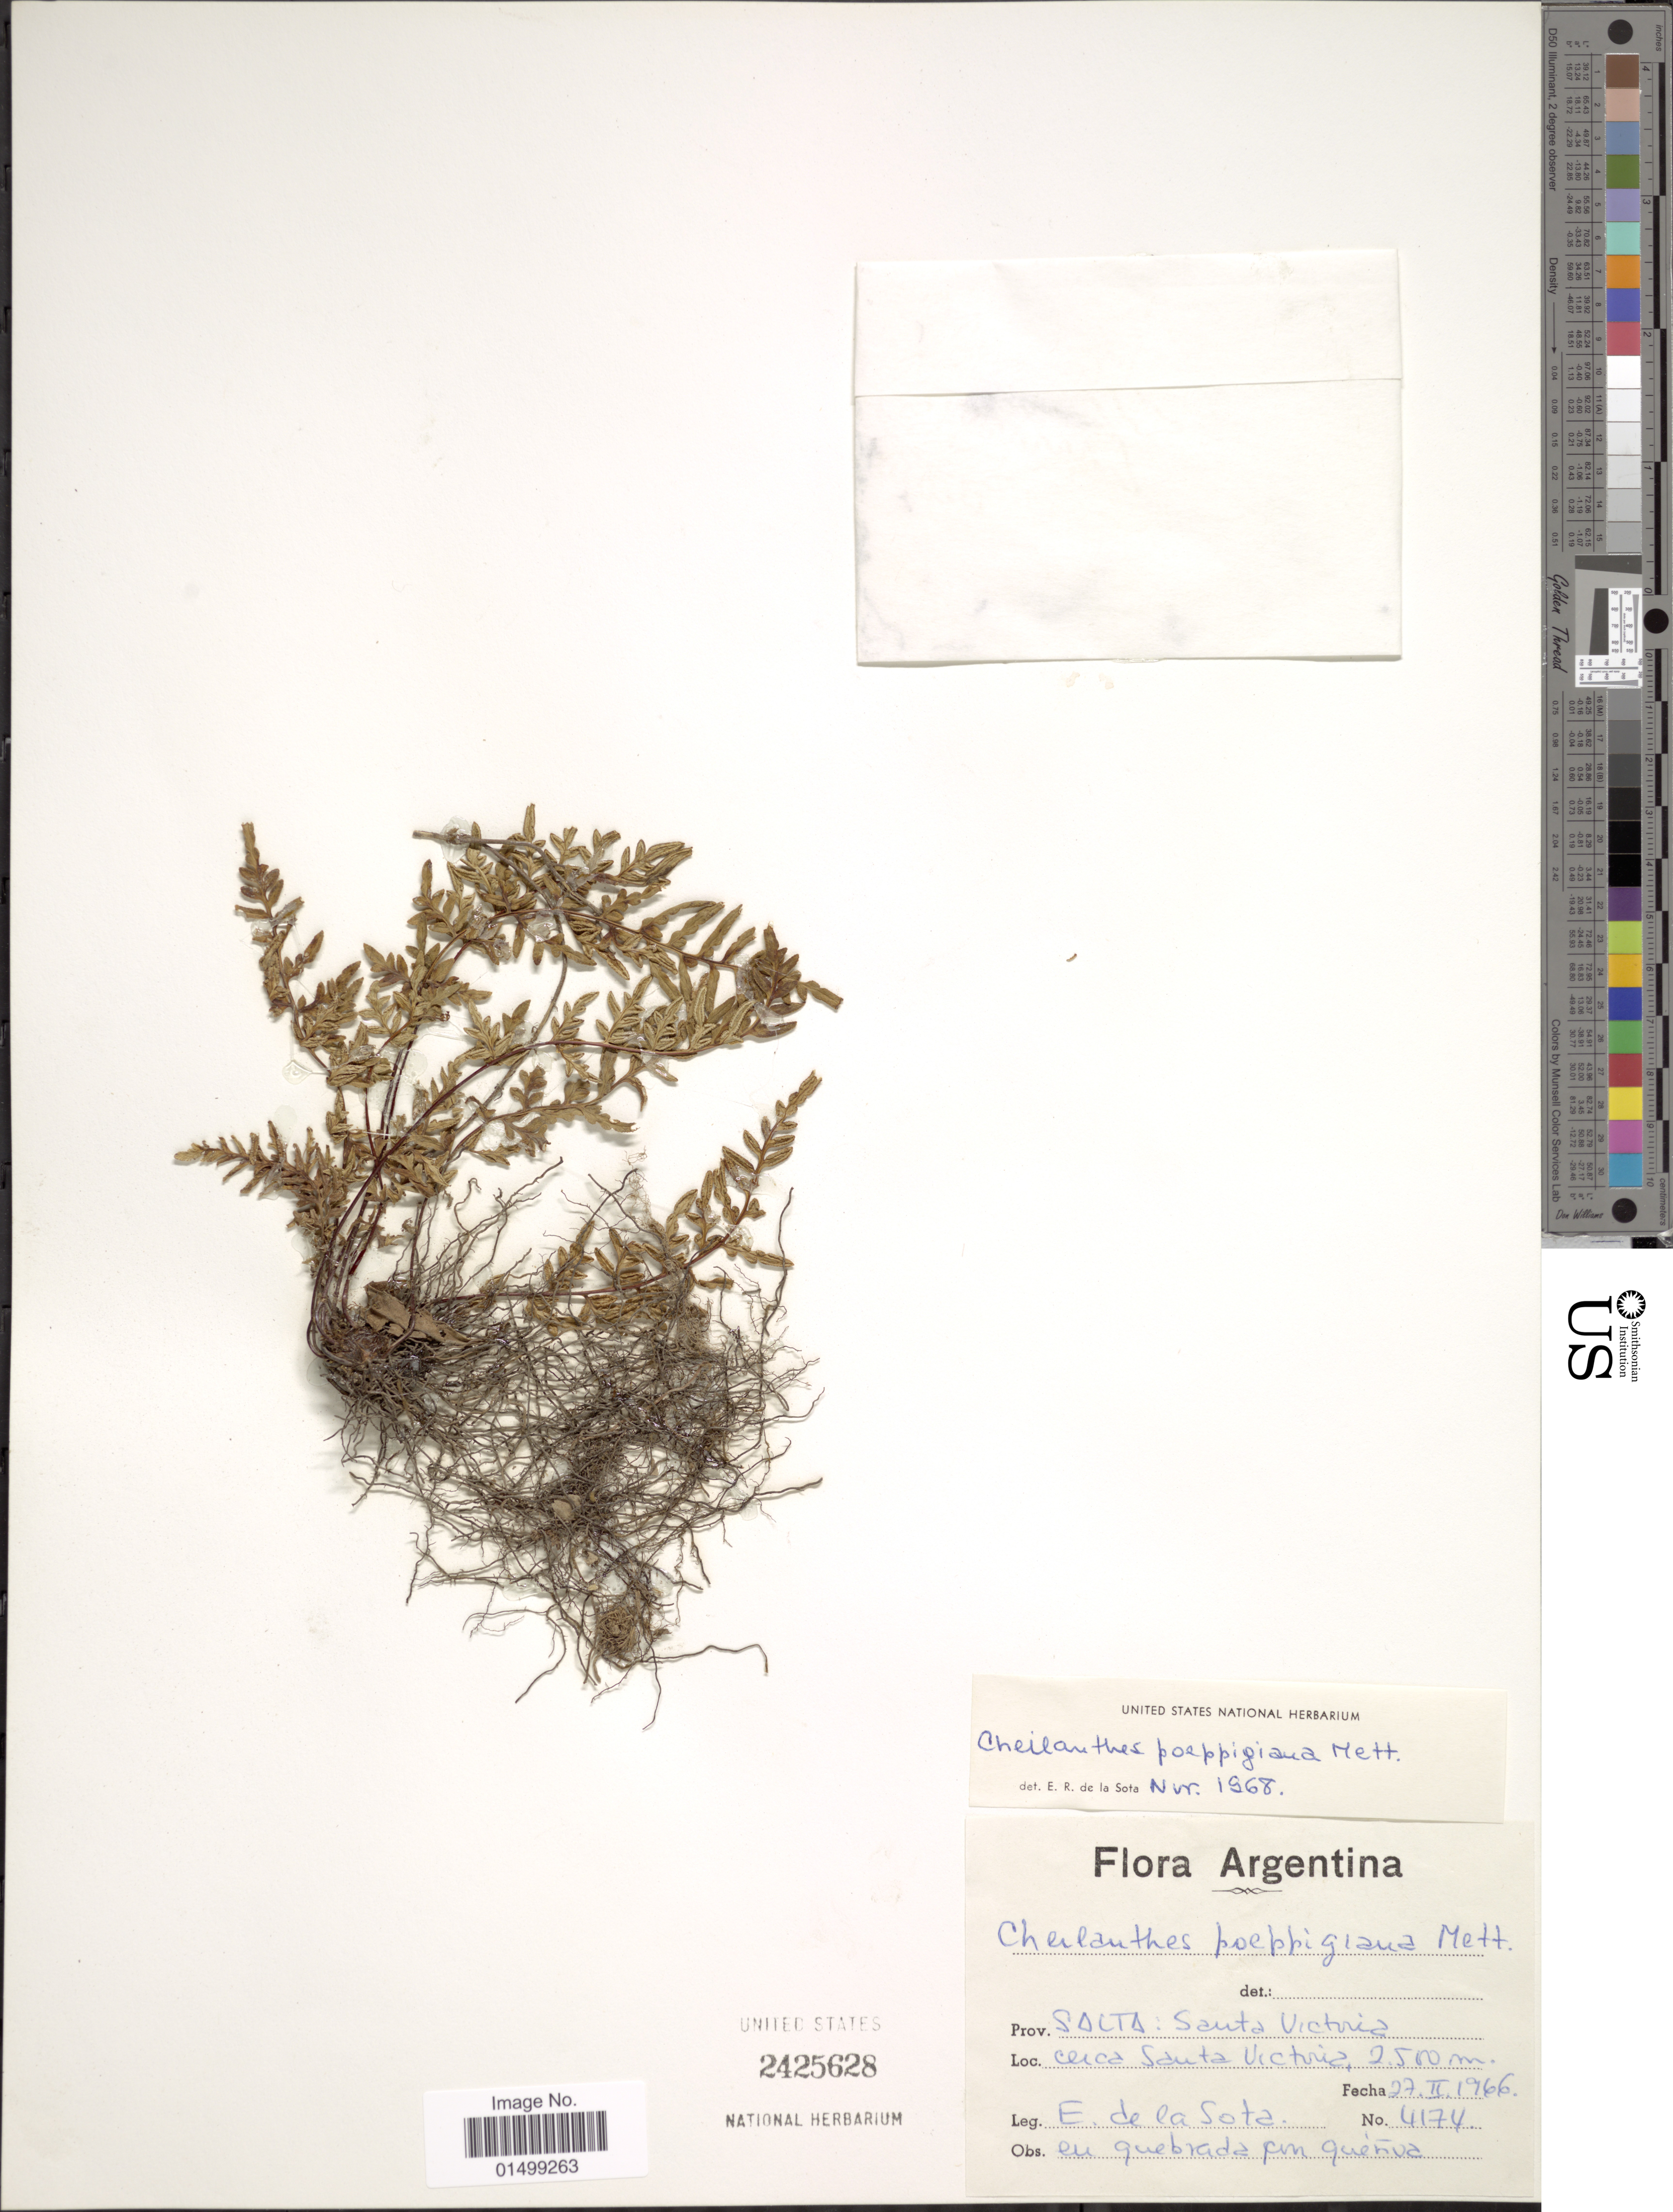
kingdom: Plantae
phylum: Tracheophyta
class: Polypodiopsida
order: Polypodiales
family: Pteridaceae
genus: Cheilanthes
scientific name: Cheilanthes poeppigiana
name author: Mett. ex Kuhn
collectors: E. R. de la Sota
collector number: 4174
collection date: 1966-02-27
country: Argentina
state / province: Salta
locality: Santa Victoria, cerca Santa Victoria.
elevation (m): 2500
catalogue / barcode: US 2425628